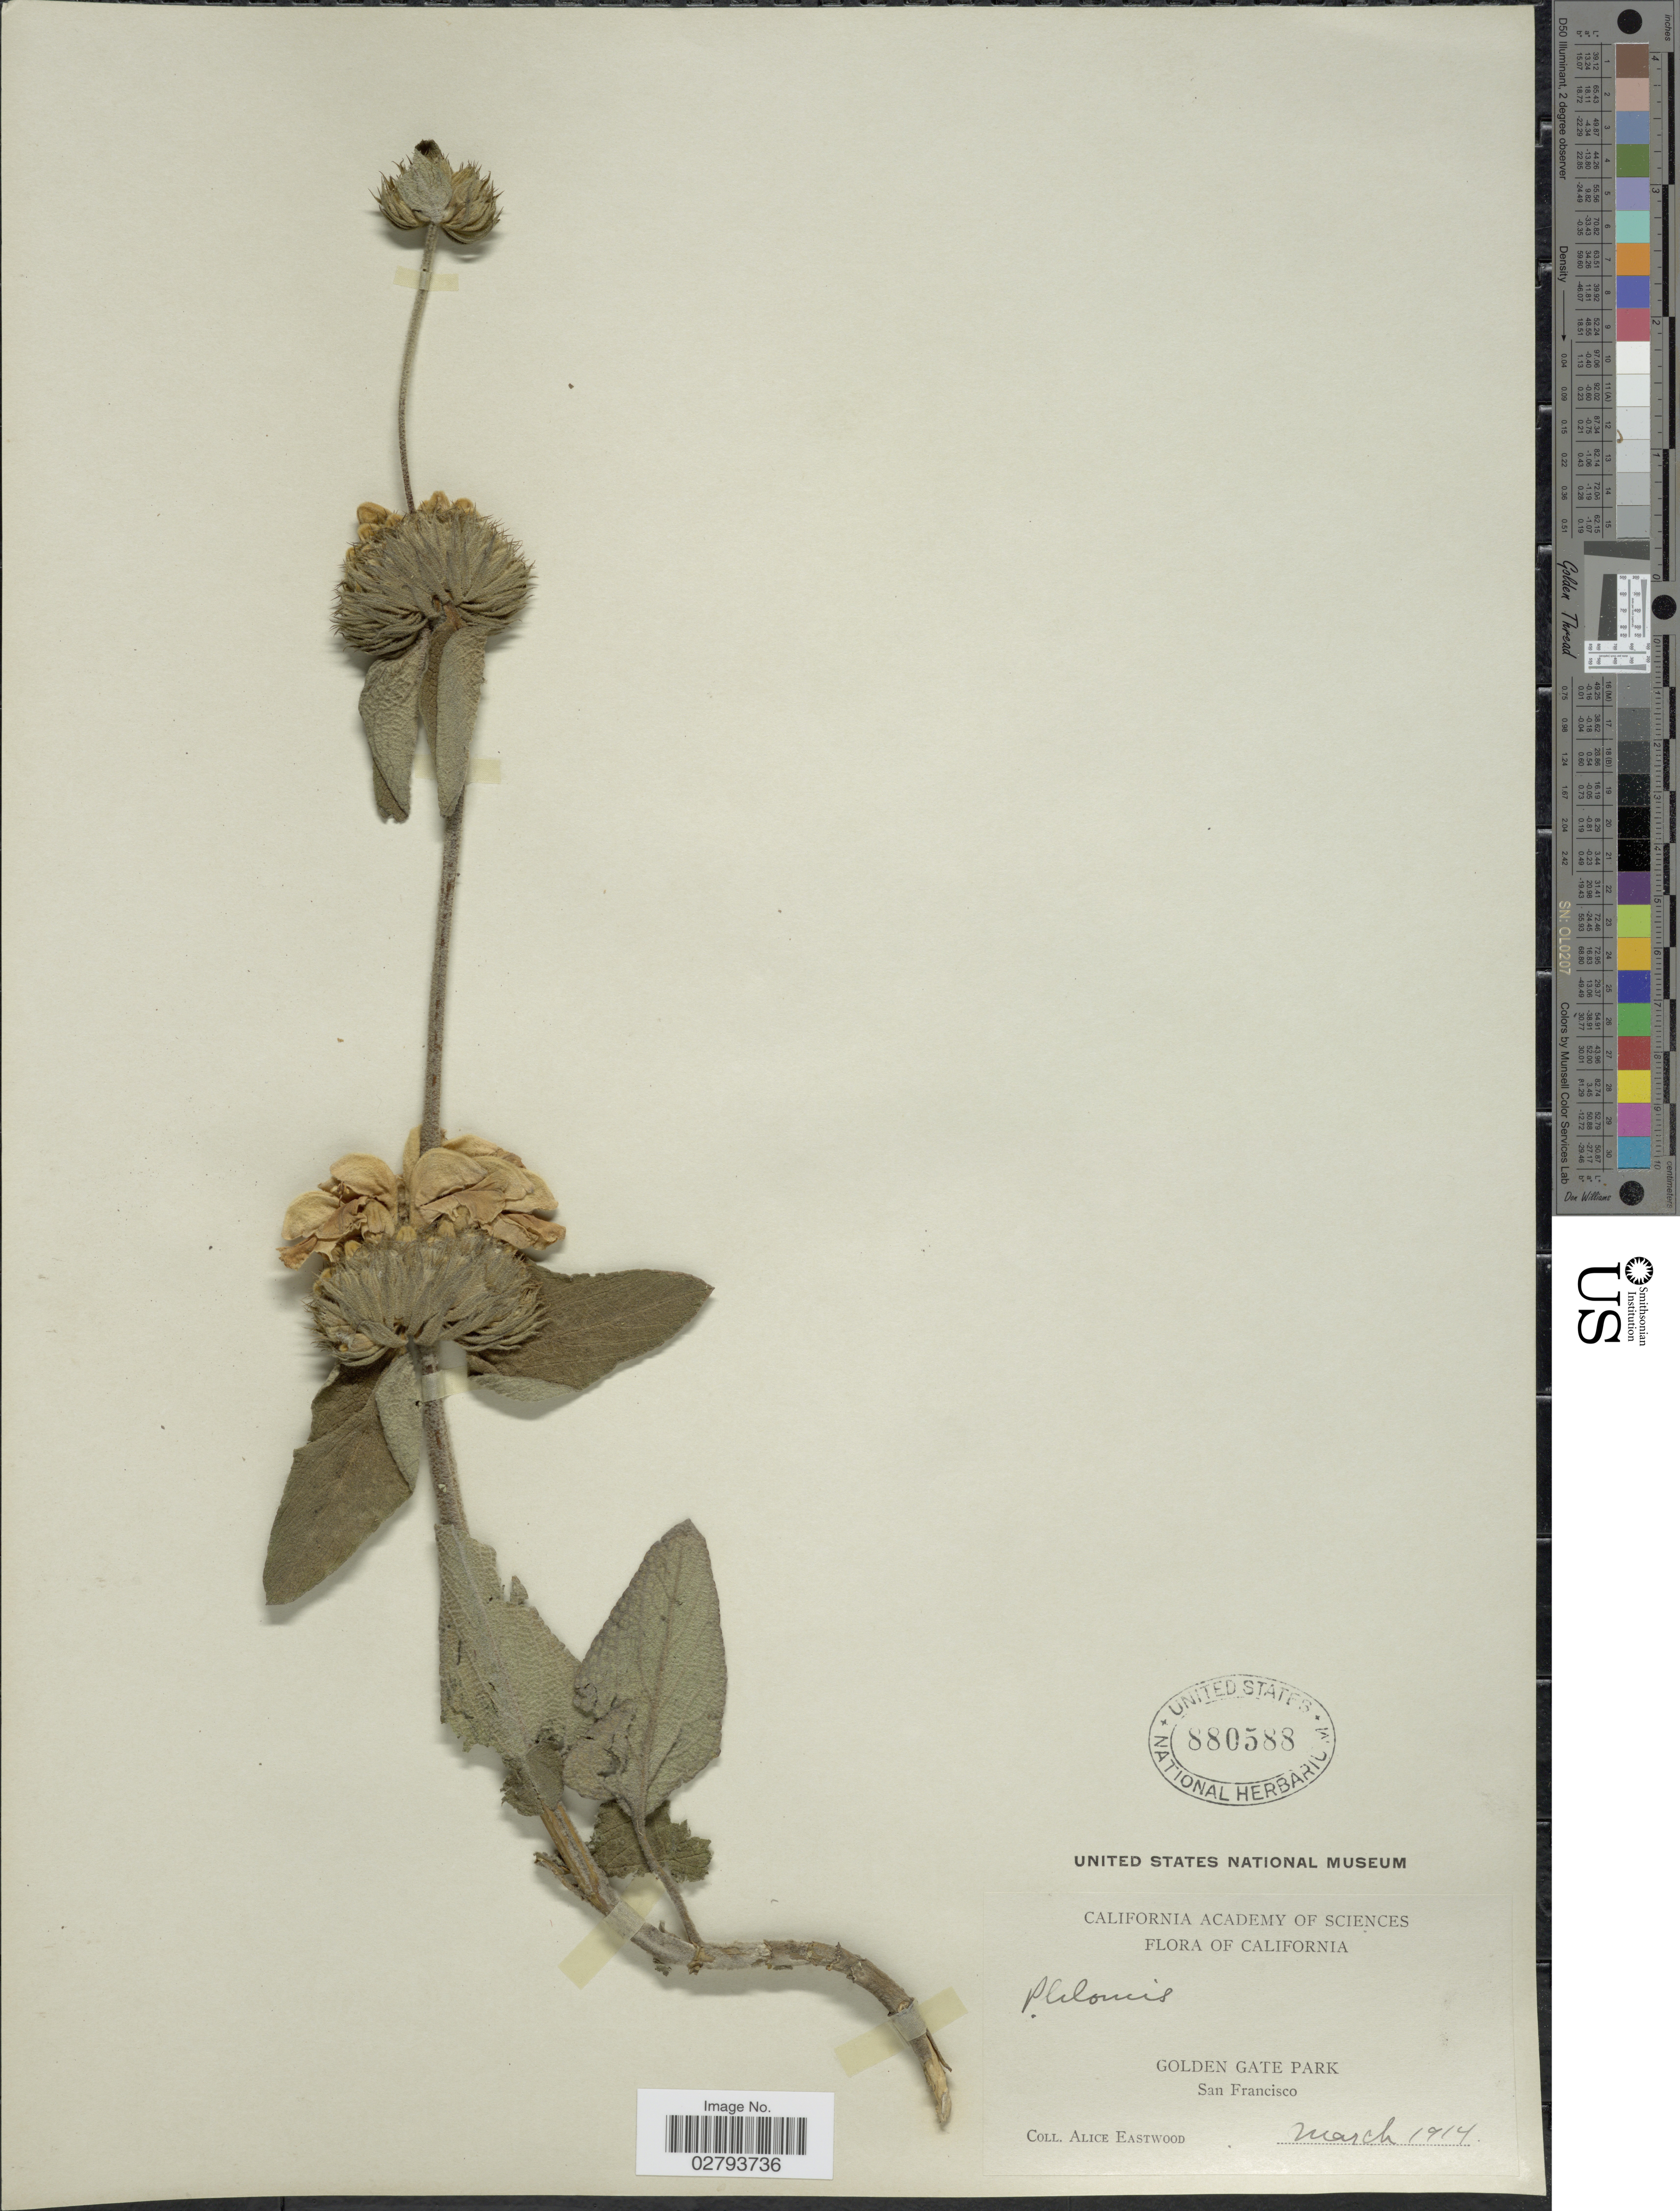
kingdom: Plantae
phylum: Tracheophyta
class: Magnoliopsida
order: Lamiales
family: Lamiaceae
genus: Phlomis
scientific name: Phlomis sp.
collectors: A. Eastwood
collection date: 1914-03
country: United States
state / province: California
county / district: San Francisco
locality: Golden Gate Park, San Francisco.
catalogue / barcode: US 880588